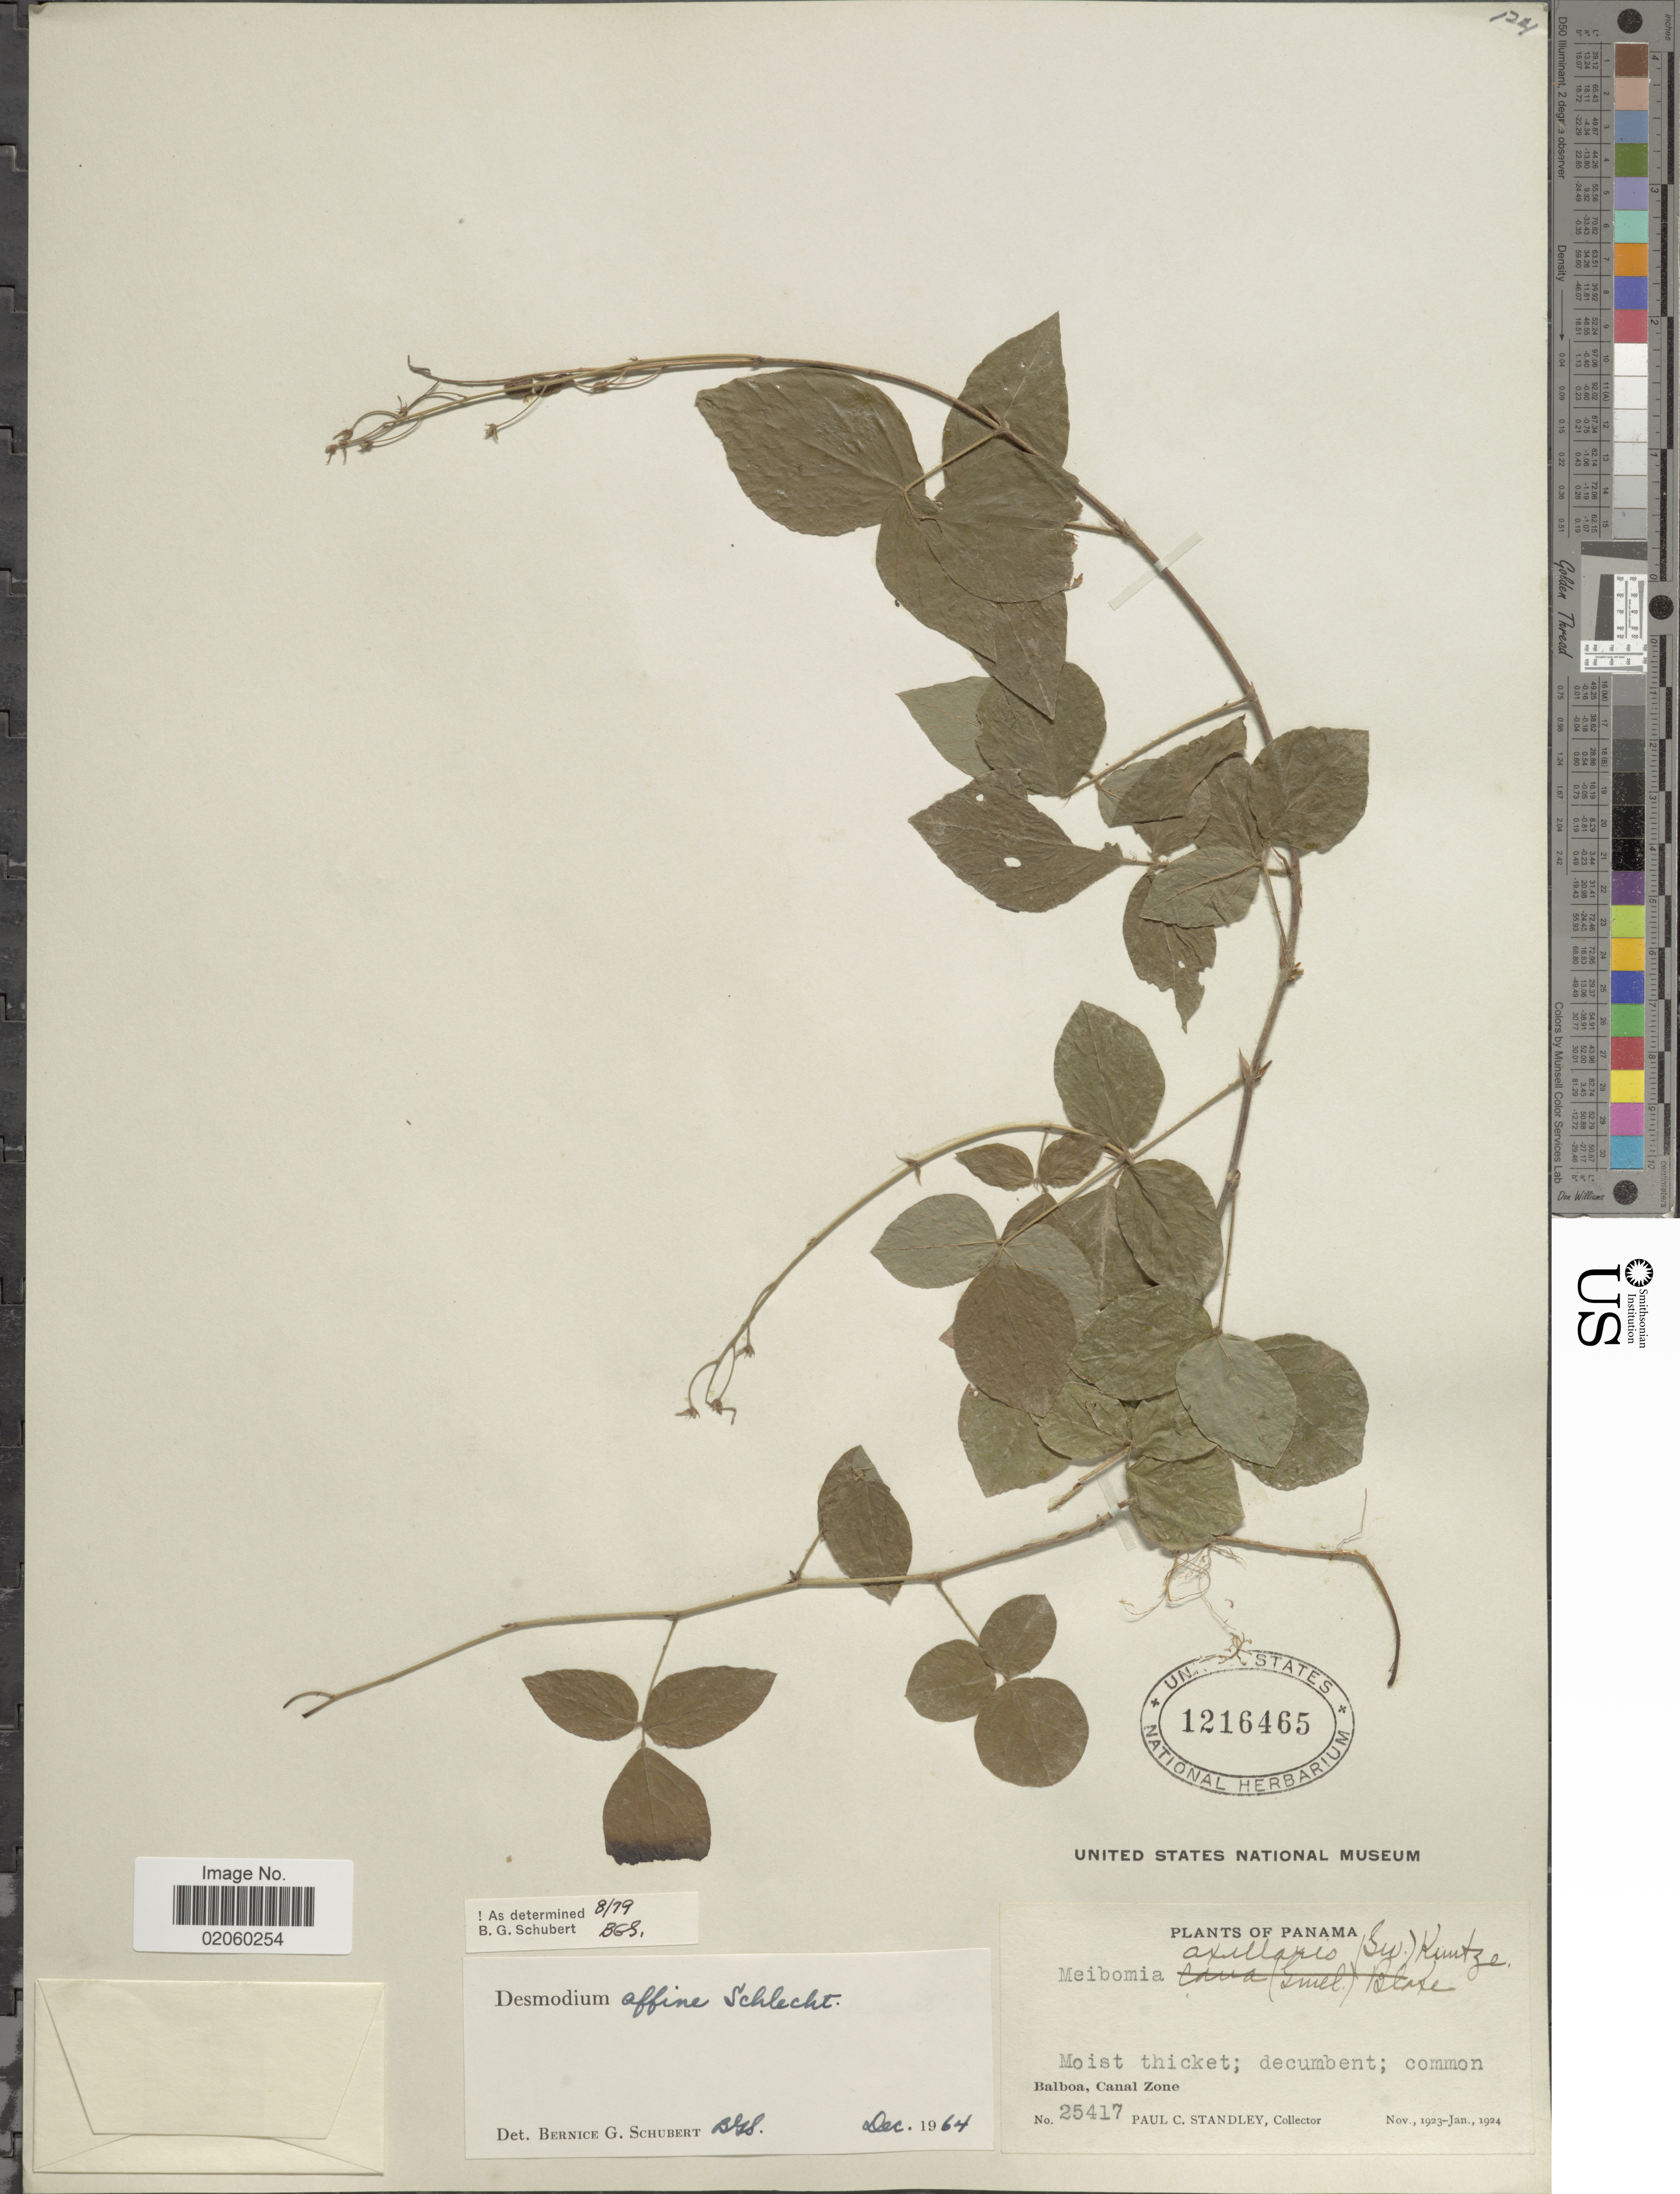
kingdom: Plantae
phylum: Tracheophyta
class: Magnoliopsida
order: Fabales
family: Fabaceae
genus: Desmodium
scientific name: Desmodium affine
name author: Schltdl.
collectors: P. C. Standley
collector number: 25417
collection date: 1923-11/1924-01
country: Panama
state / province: Colón / Panamá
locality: Balboa, Canal Zone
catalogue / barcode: US 1216465